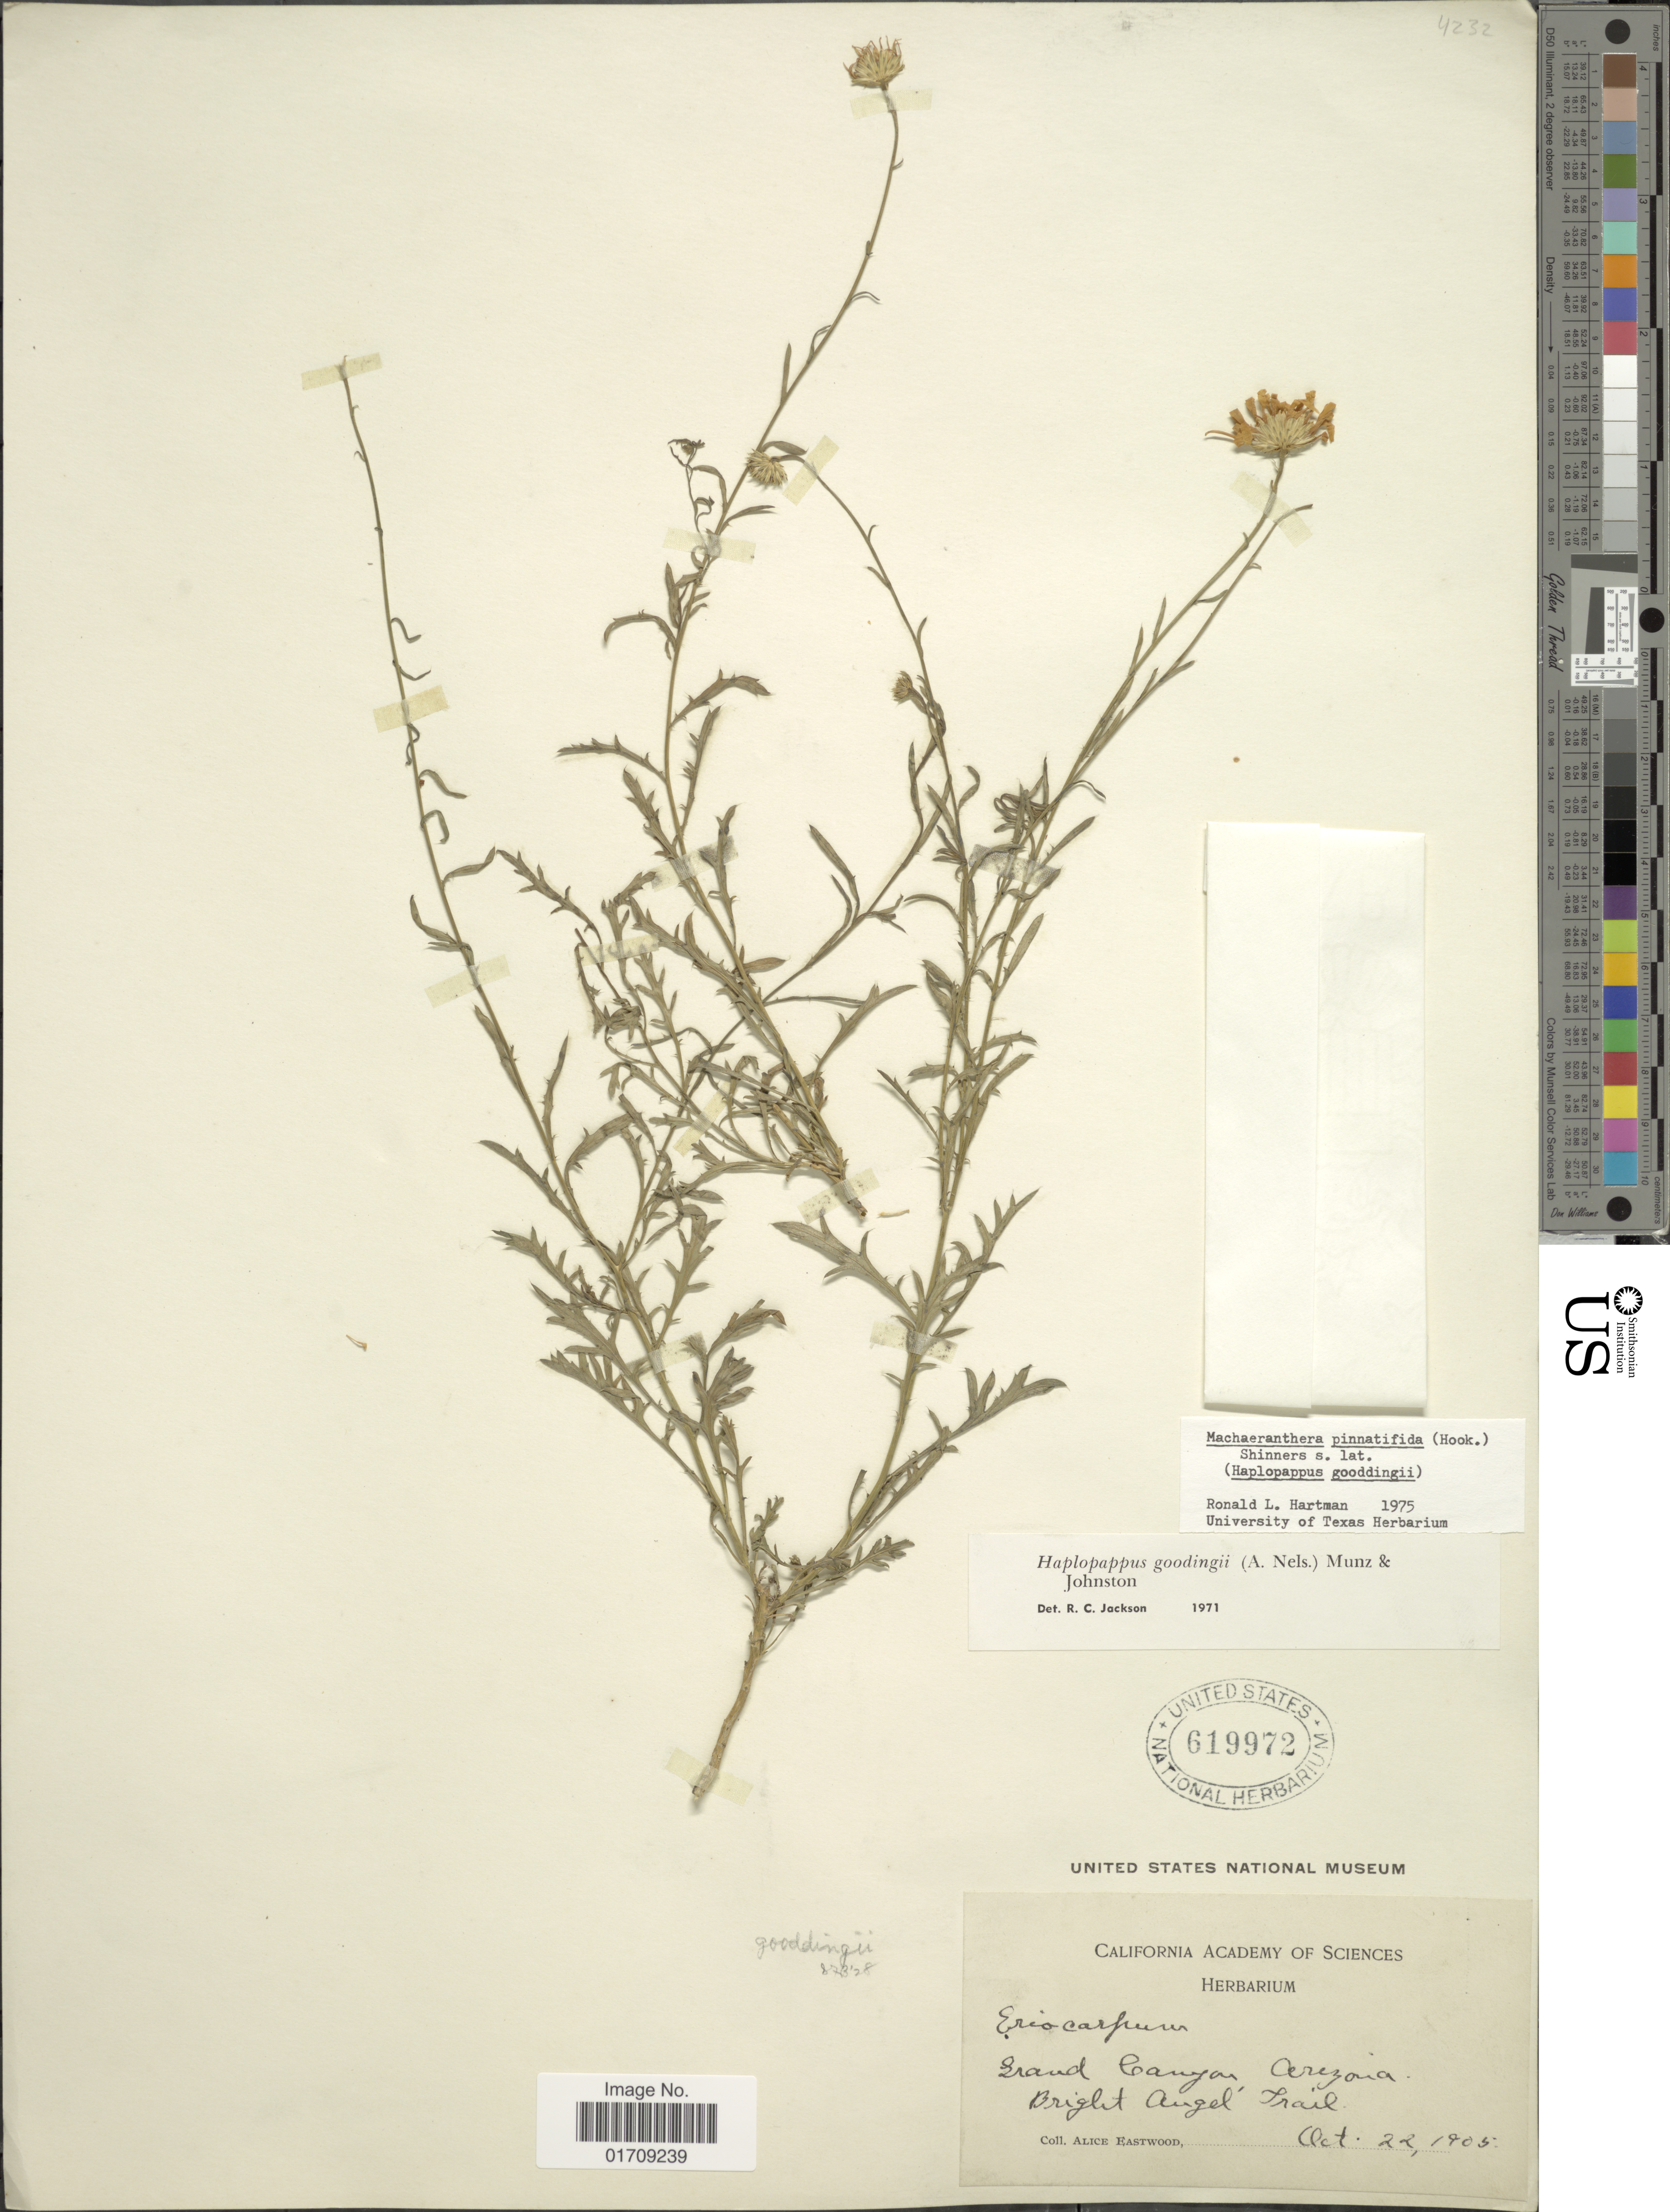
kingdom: Plantae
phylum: Tracheophyta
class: Magnoliopsida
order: Asterales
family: Asteraceae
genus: Machaeranthera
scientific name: Machaeranthera pinnatifida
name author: (Hook.) Shinners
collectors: A. Eastwood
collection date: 1905-10-22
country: United States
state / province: Arizona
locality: Grand Canyon, Bright Angel Trail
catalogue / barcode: US 619972